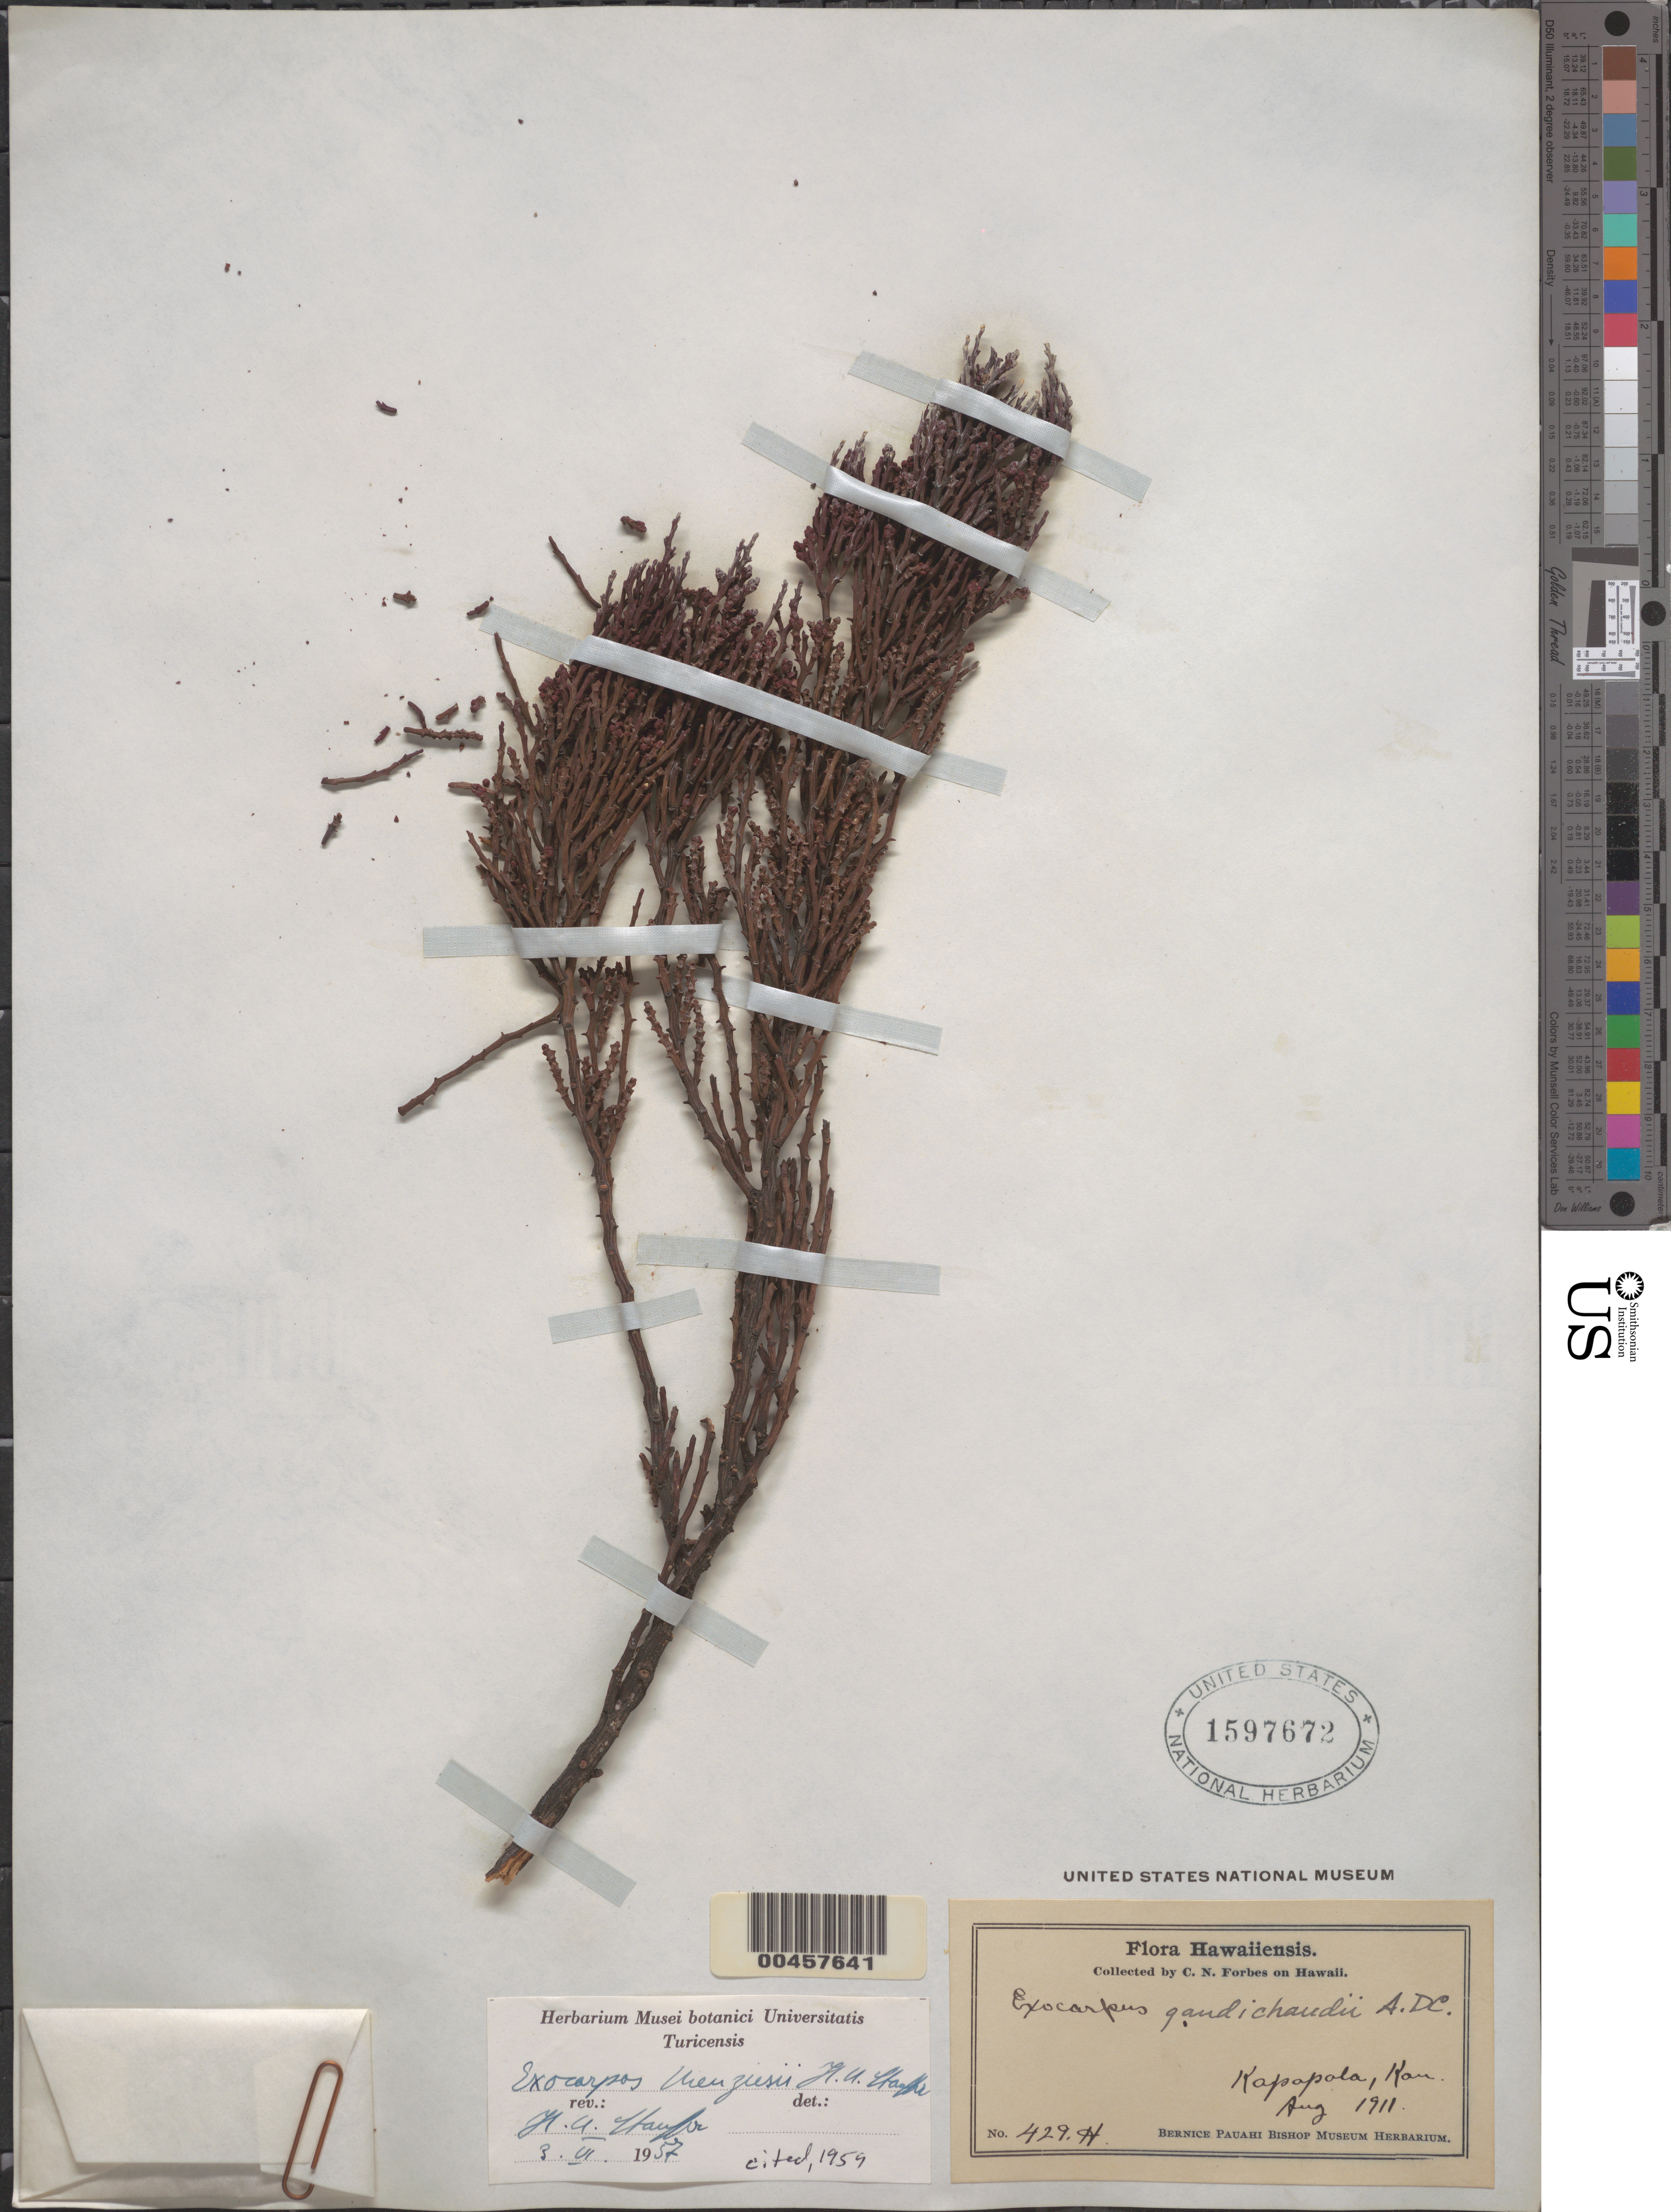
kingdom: Plantae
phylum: Tracheophyta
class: Magnoliopsida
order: Santalales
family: Santalaceae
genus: Exocarpos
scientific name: Exocarpos menziesii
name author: Stauffer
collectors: C. N. Forbes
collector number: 429.H.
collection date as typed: Aug 1911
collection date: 1911-08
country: United States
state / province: Hawaii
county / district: Hawaii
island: Hawaii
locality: Kapapola, Kau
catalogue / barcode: US 1597672